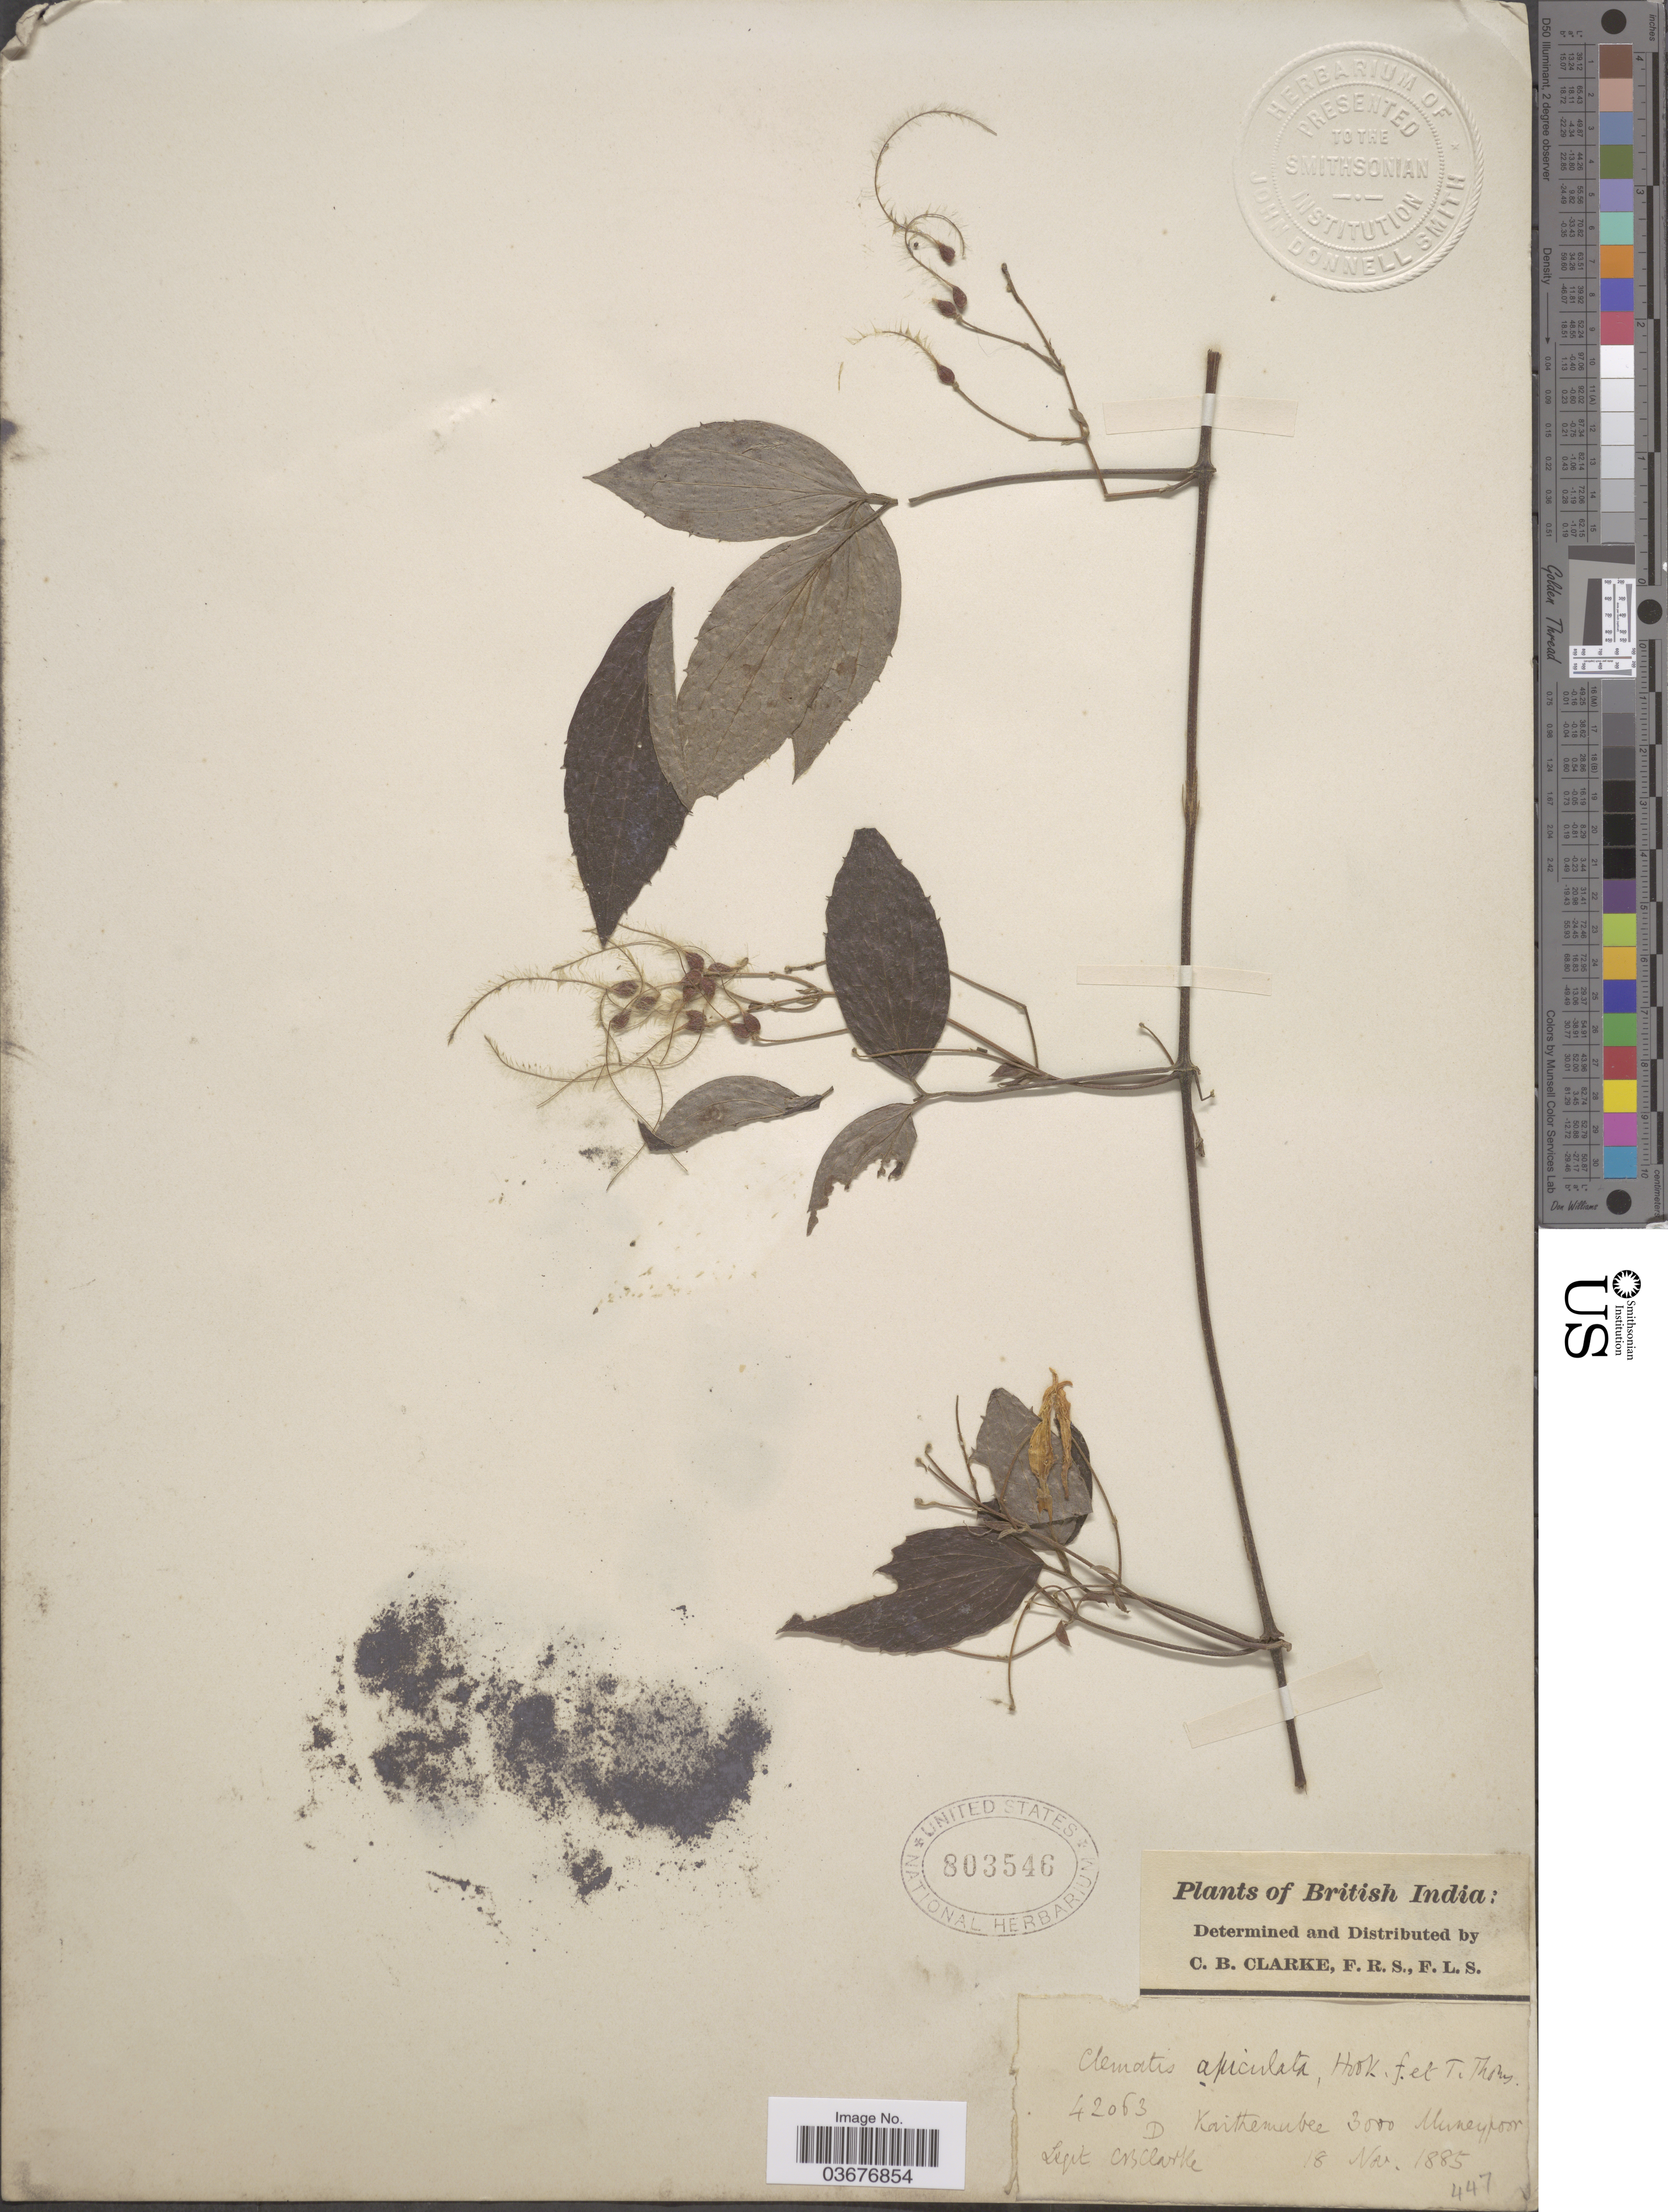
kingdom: Plantae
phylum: Tracheophyta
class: Magnoliopsida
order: Ranunculales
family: Ranunculaceae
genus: Clematis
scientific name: Clematis apiculata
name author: Hook. f. & Thomson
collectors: C. B. Clarke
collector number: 42063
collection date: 1885-11-18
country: India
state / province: Manipur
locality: British India. Kaithemubee. Muneypoor.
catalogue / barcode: US 803546